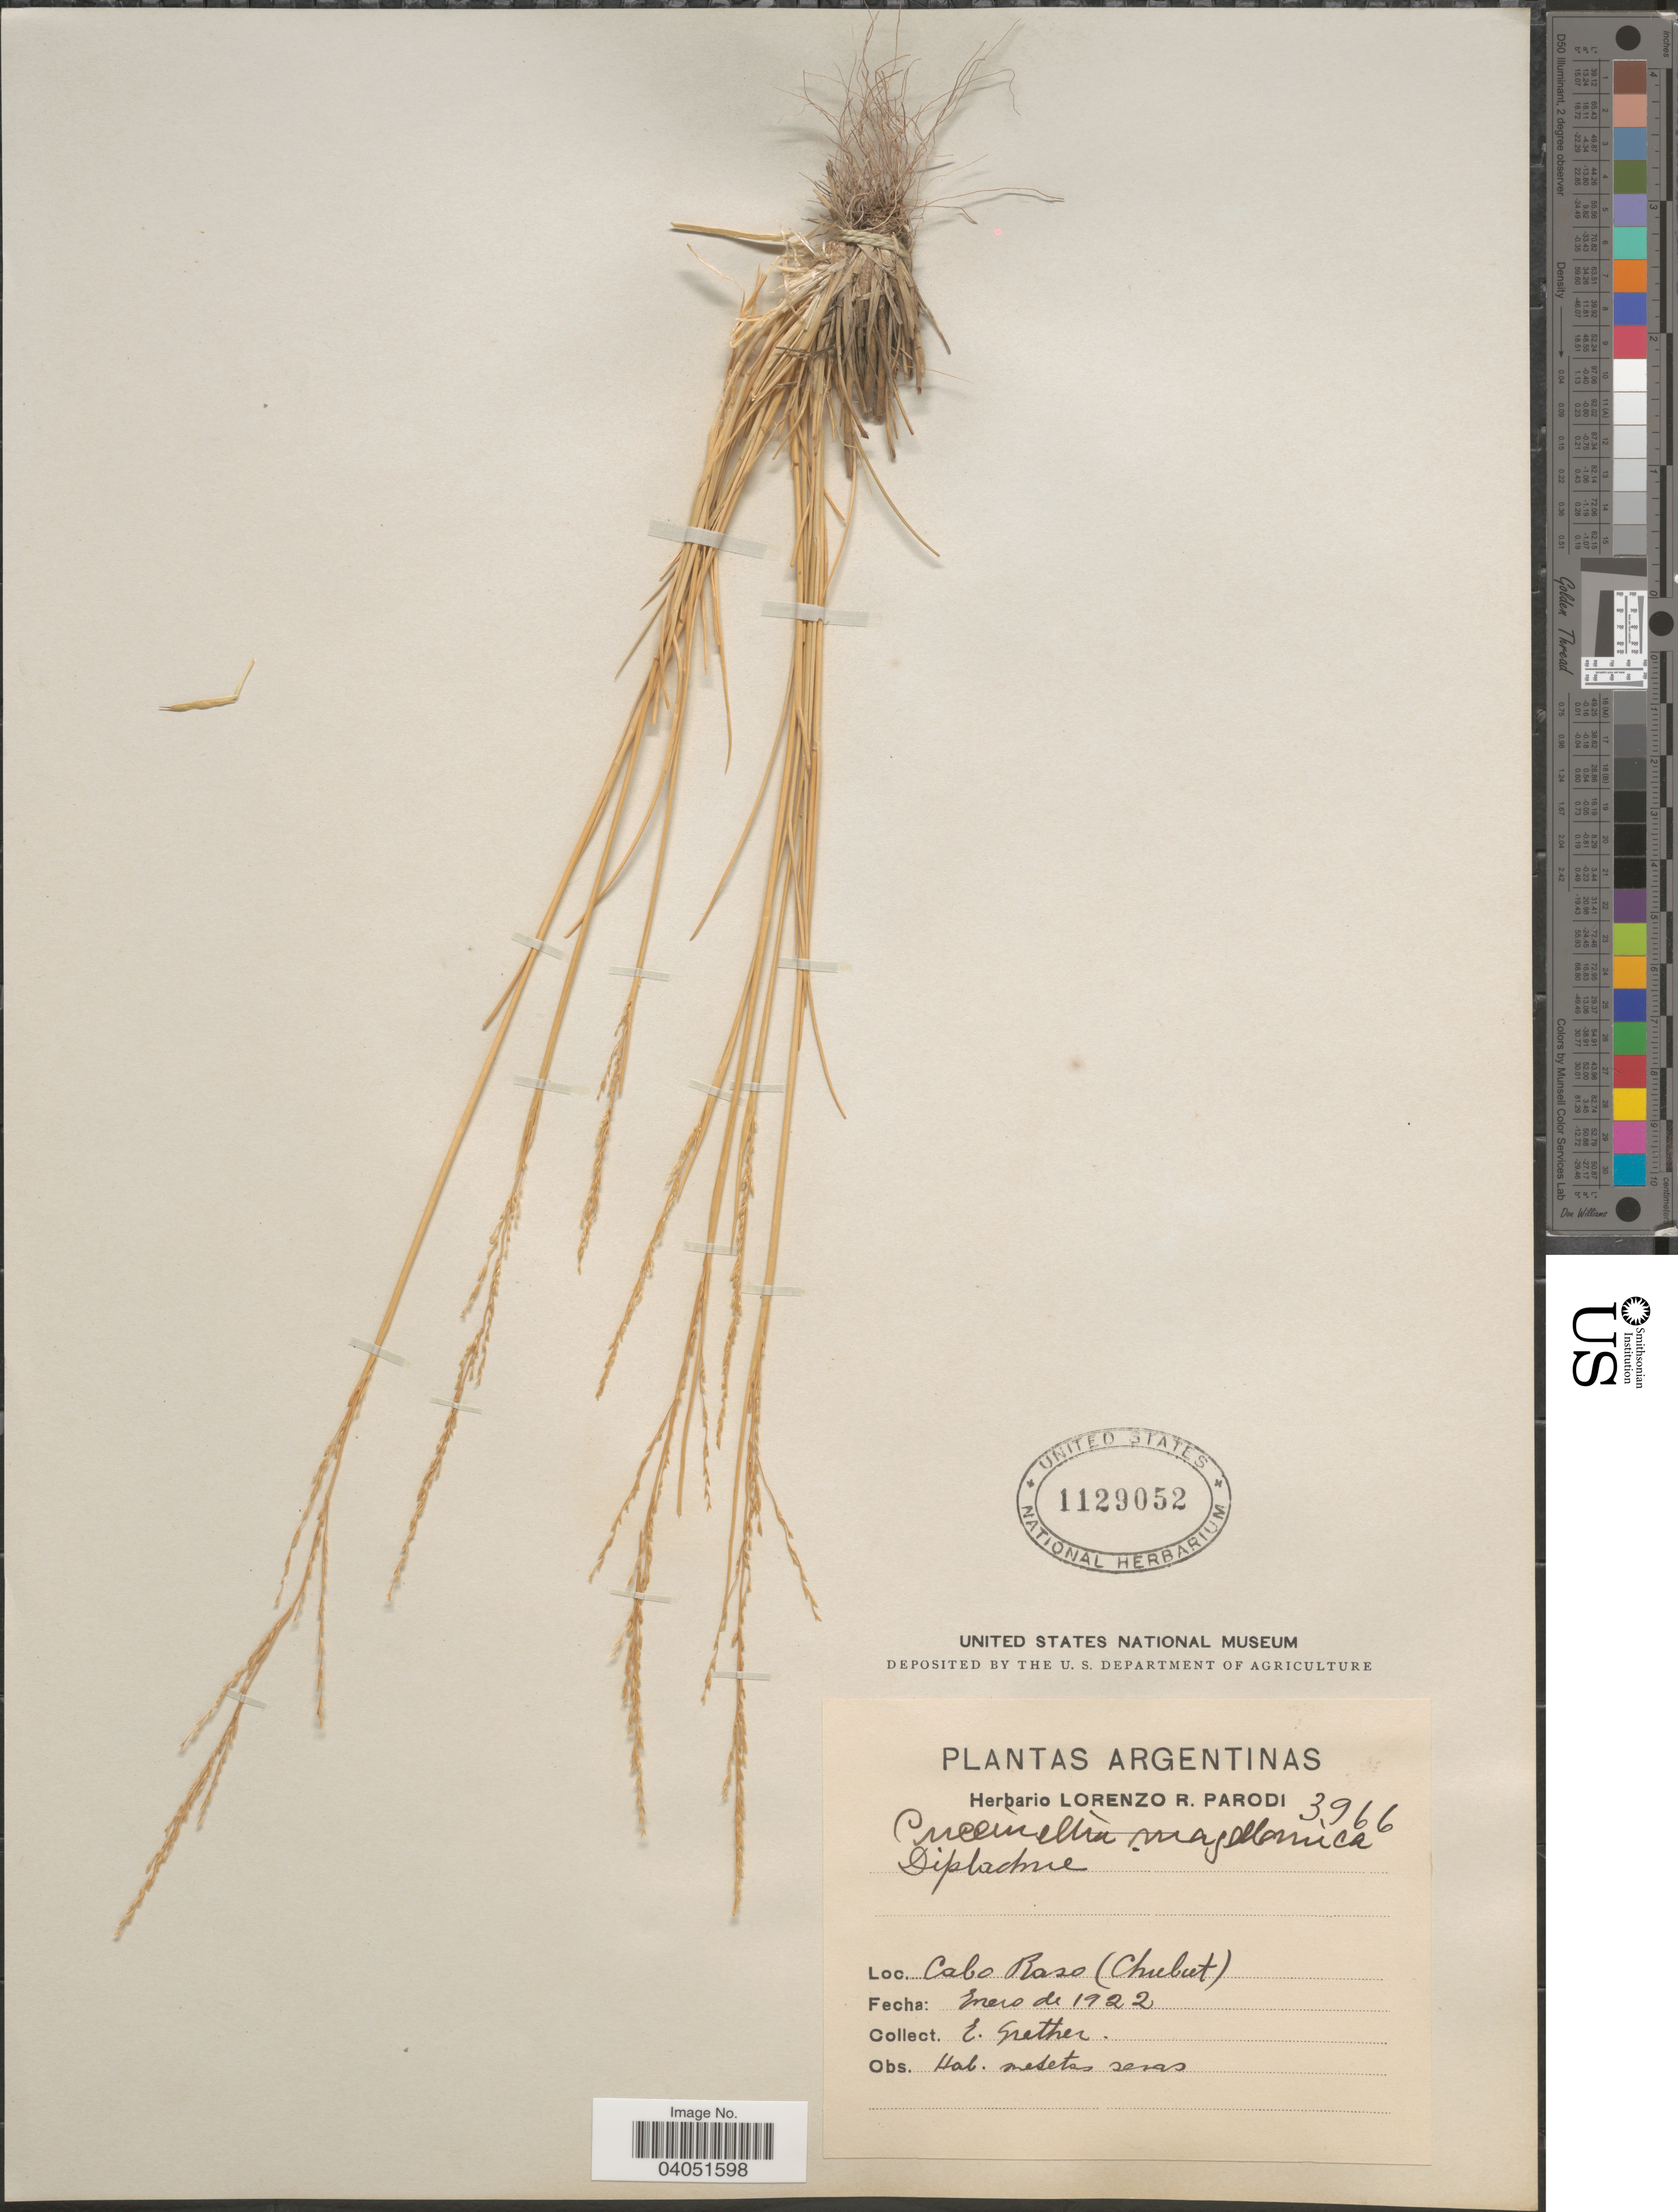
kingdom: Plantae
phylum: Tracheophyta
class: Liliopsida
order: Poales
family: Poaceae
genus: Puccinellia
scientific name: Puccinellia sp.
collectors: E. Grether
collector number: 3966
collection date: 1922-01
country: Argentina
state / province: Chubut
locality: Cabo Raso.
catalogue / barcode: US 1129052